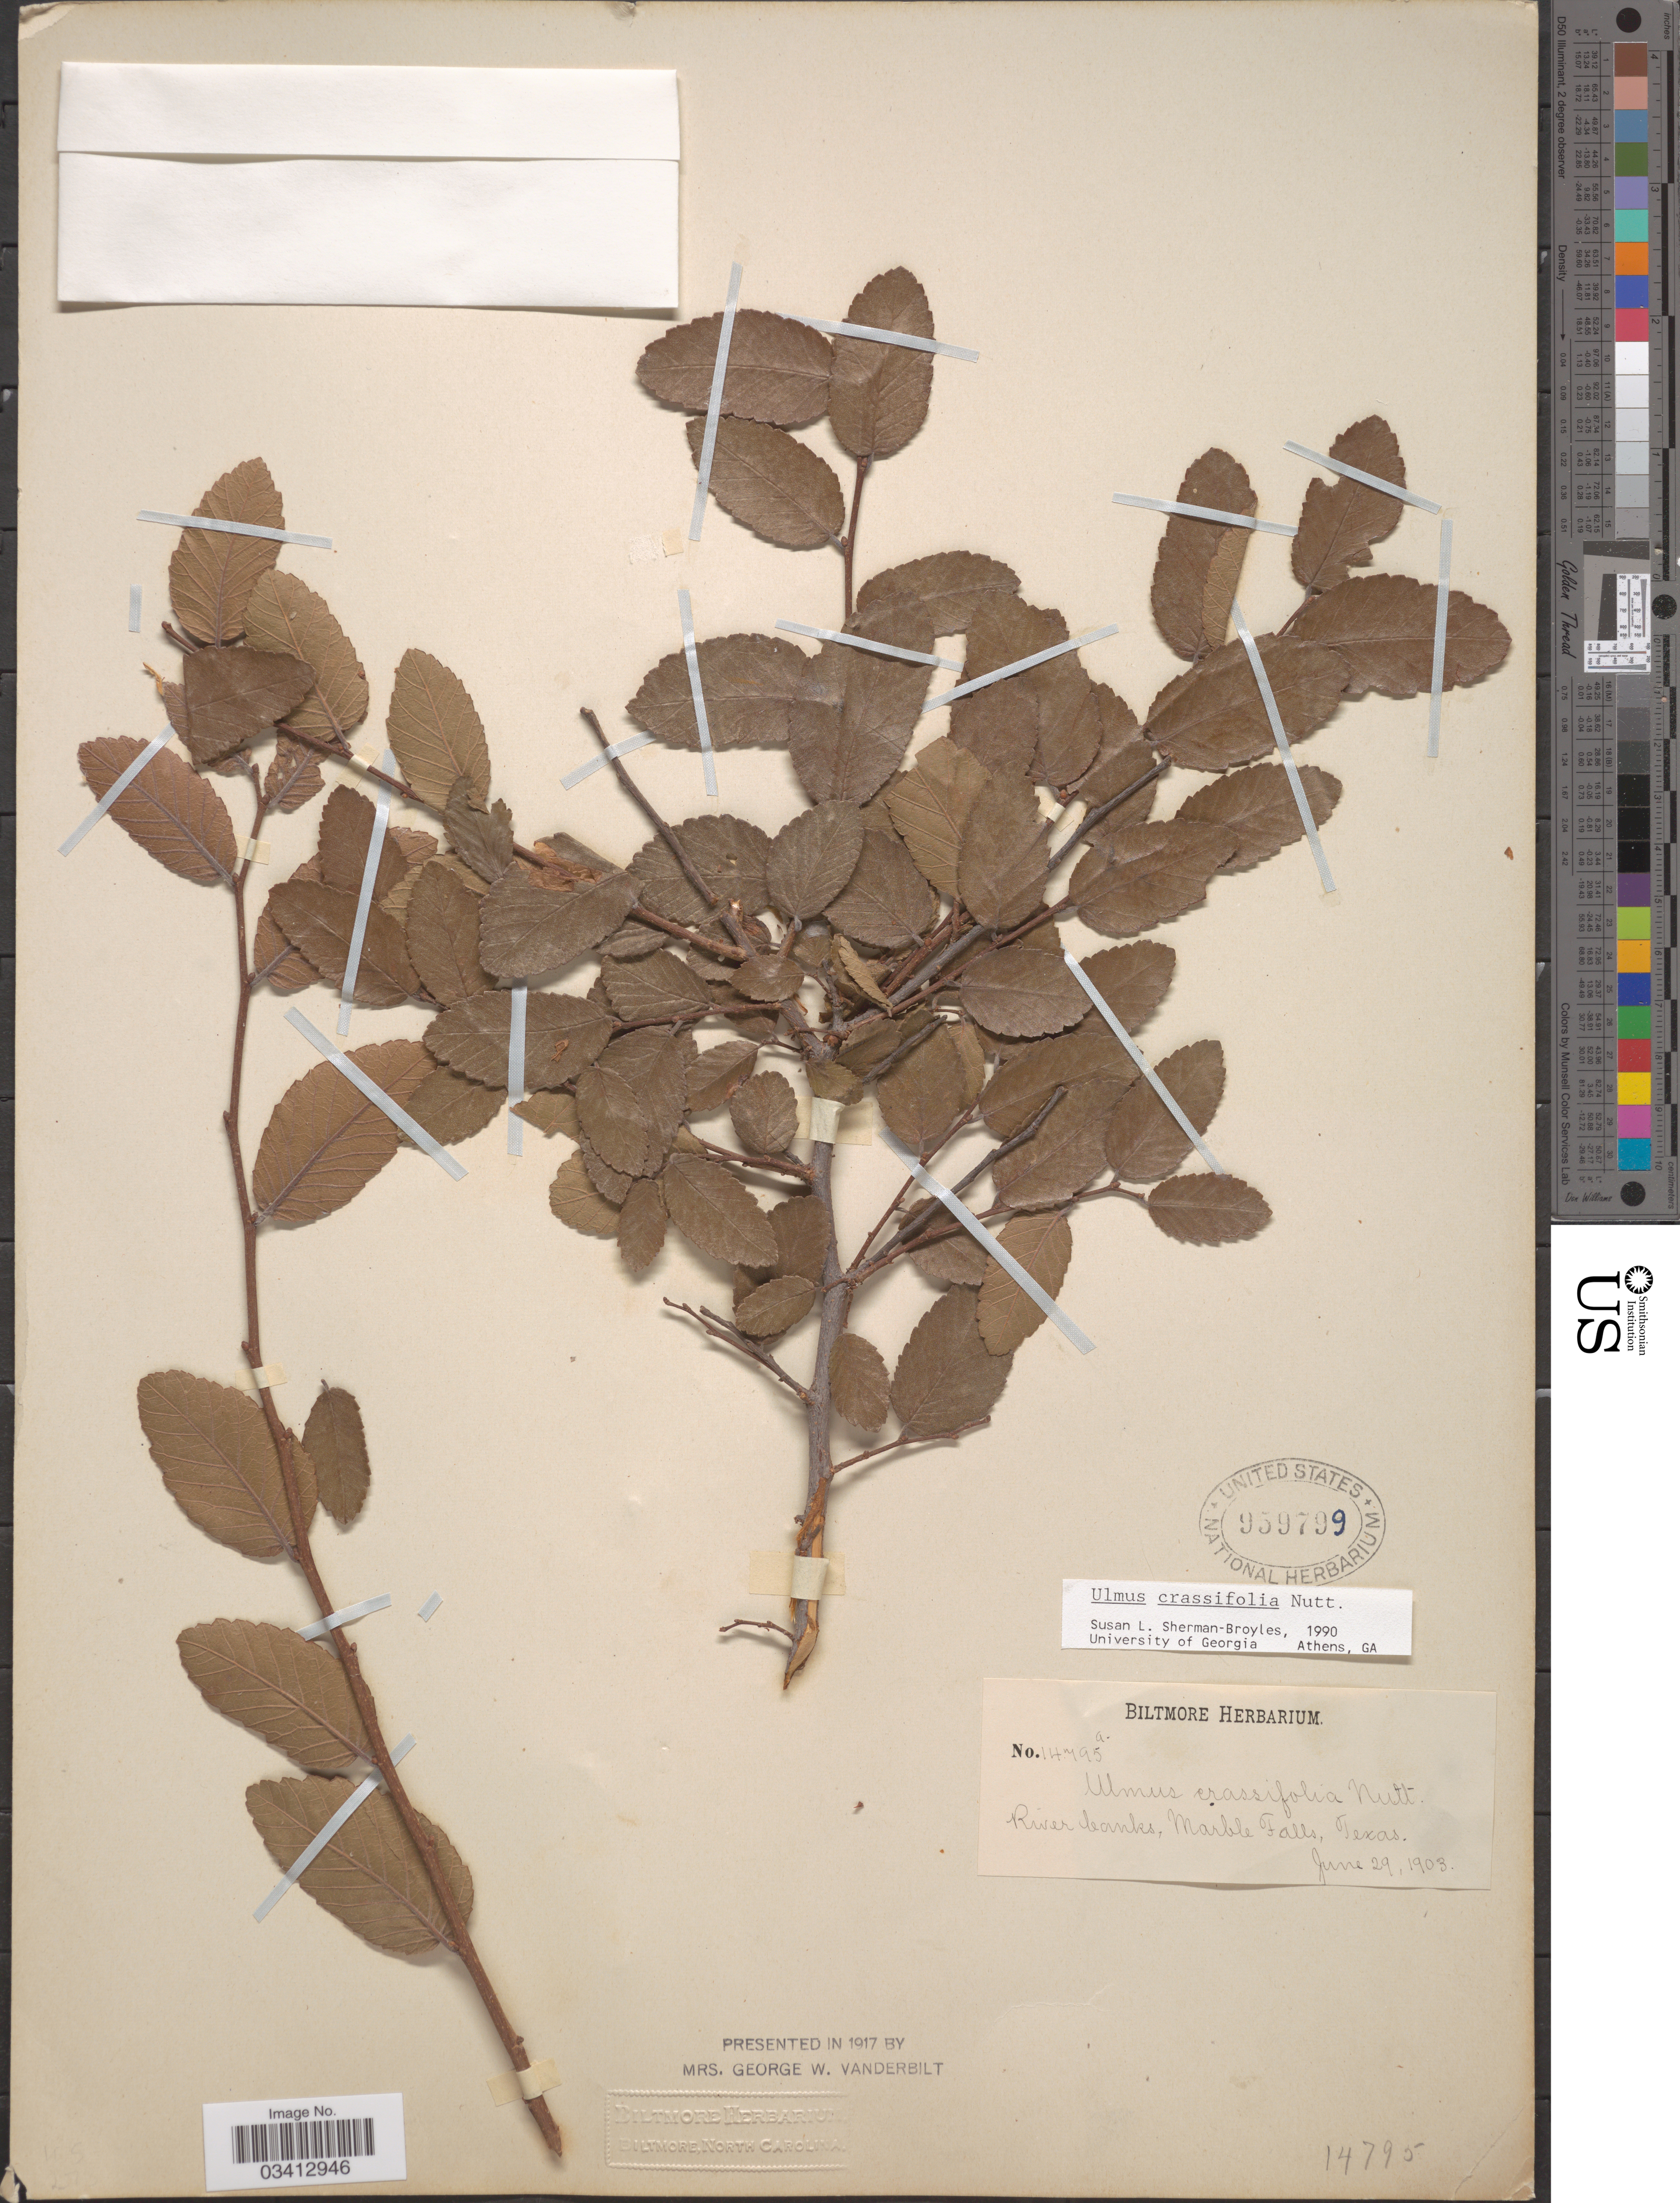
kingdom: Plantae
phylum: Tracheophyta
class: Magnoliopsida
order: Rosales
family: Ulmaceae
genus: Ulmus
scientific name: Ulmus crassifolia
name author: Nutt.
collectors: ex herb. Biltmore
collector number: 14795a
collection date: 1903-06-29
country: United States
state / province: Texas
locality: River banks, Marble Falls.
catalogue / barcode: US 959799